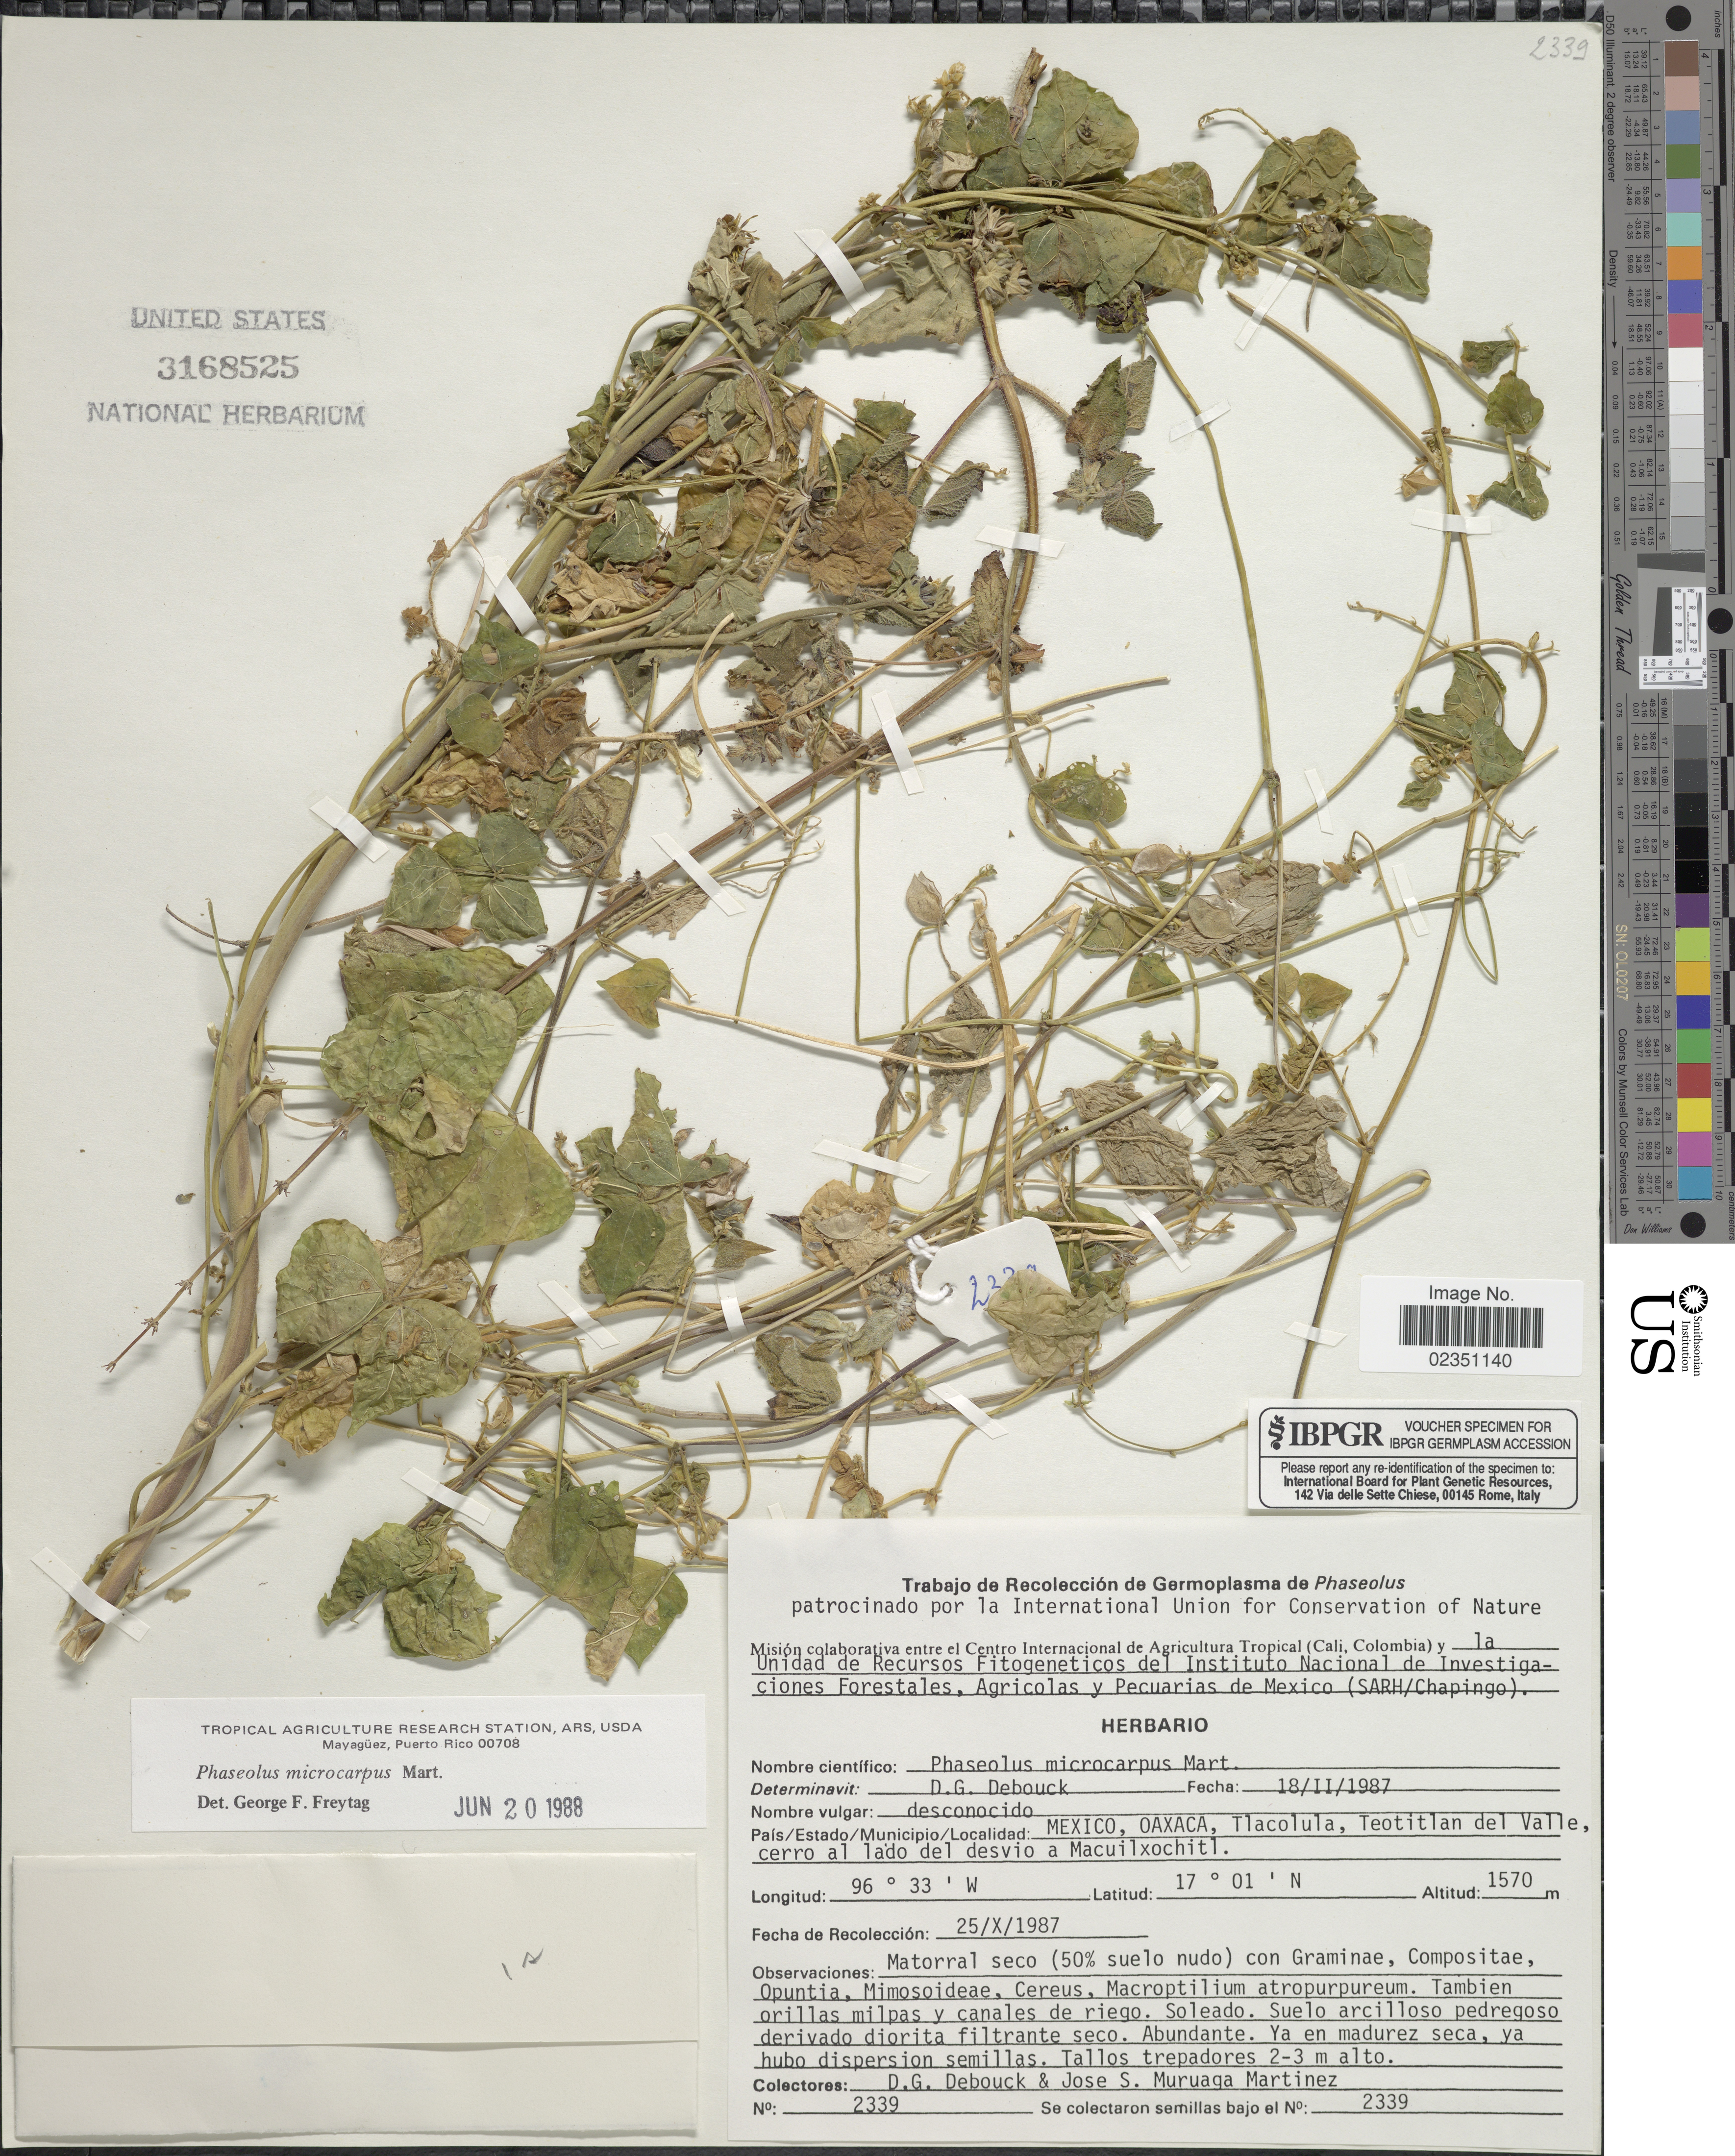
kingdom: Plantae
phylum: Tracheophyta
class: Magnoliopsida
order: Fabales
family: Fabaceae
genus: Phaseolus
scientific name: Phaseolus microcarpus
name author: Mart.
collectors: D. Debouck & J. Muruaga Martinez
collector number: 2339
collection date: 1987-10-25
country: Mexico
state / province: Oaxaca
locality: Tlacolula, Teotitlan del Valle, cerro al lado del desvio a Macuilxochitl.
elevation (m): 1570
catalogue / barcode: US 3168525